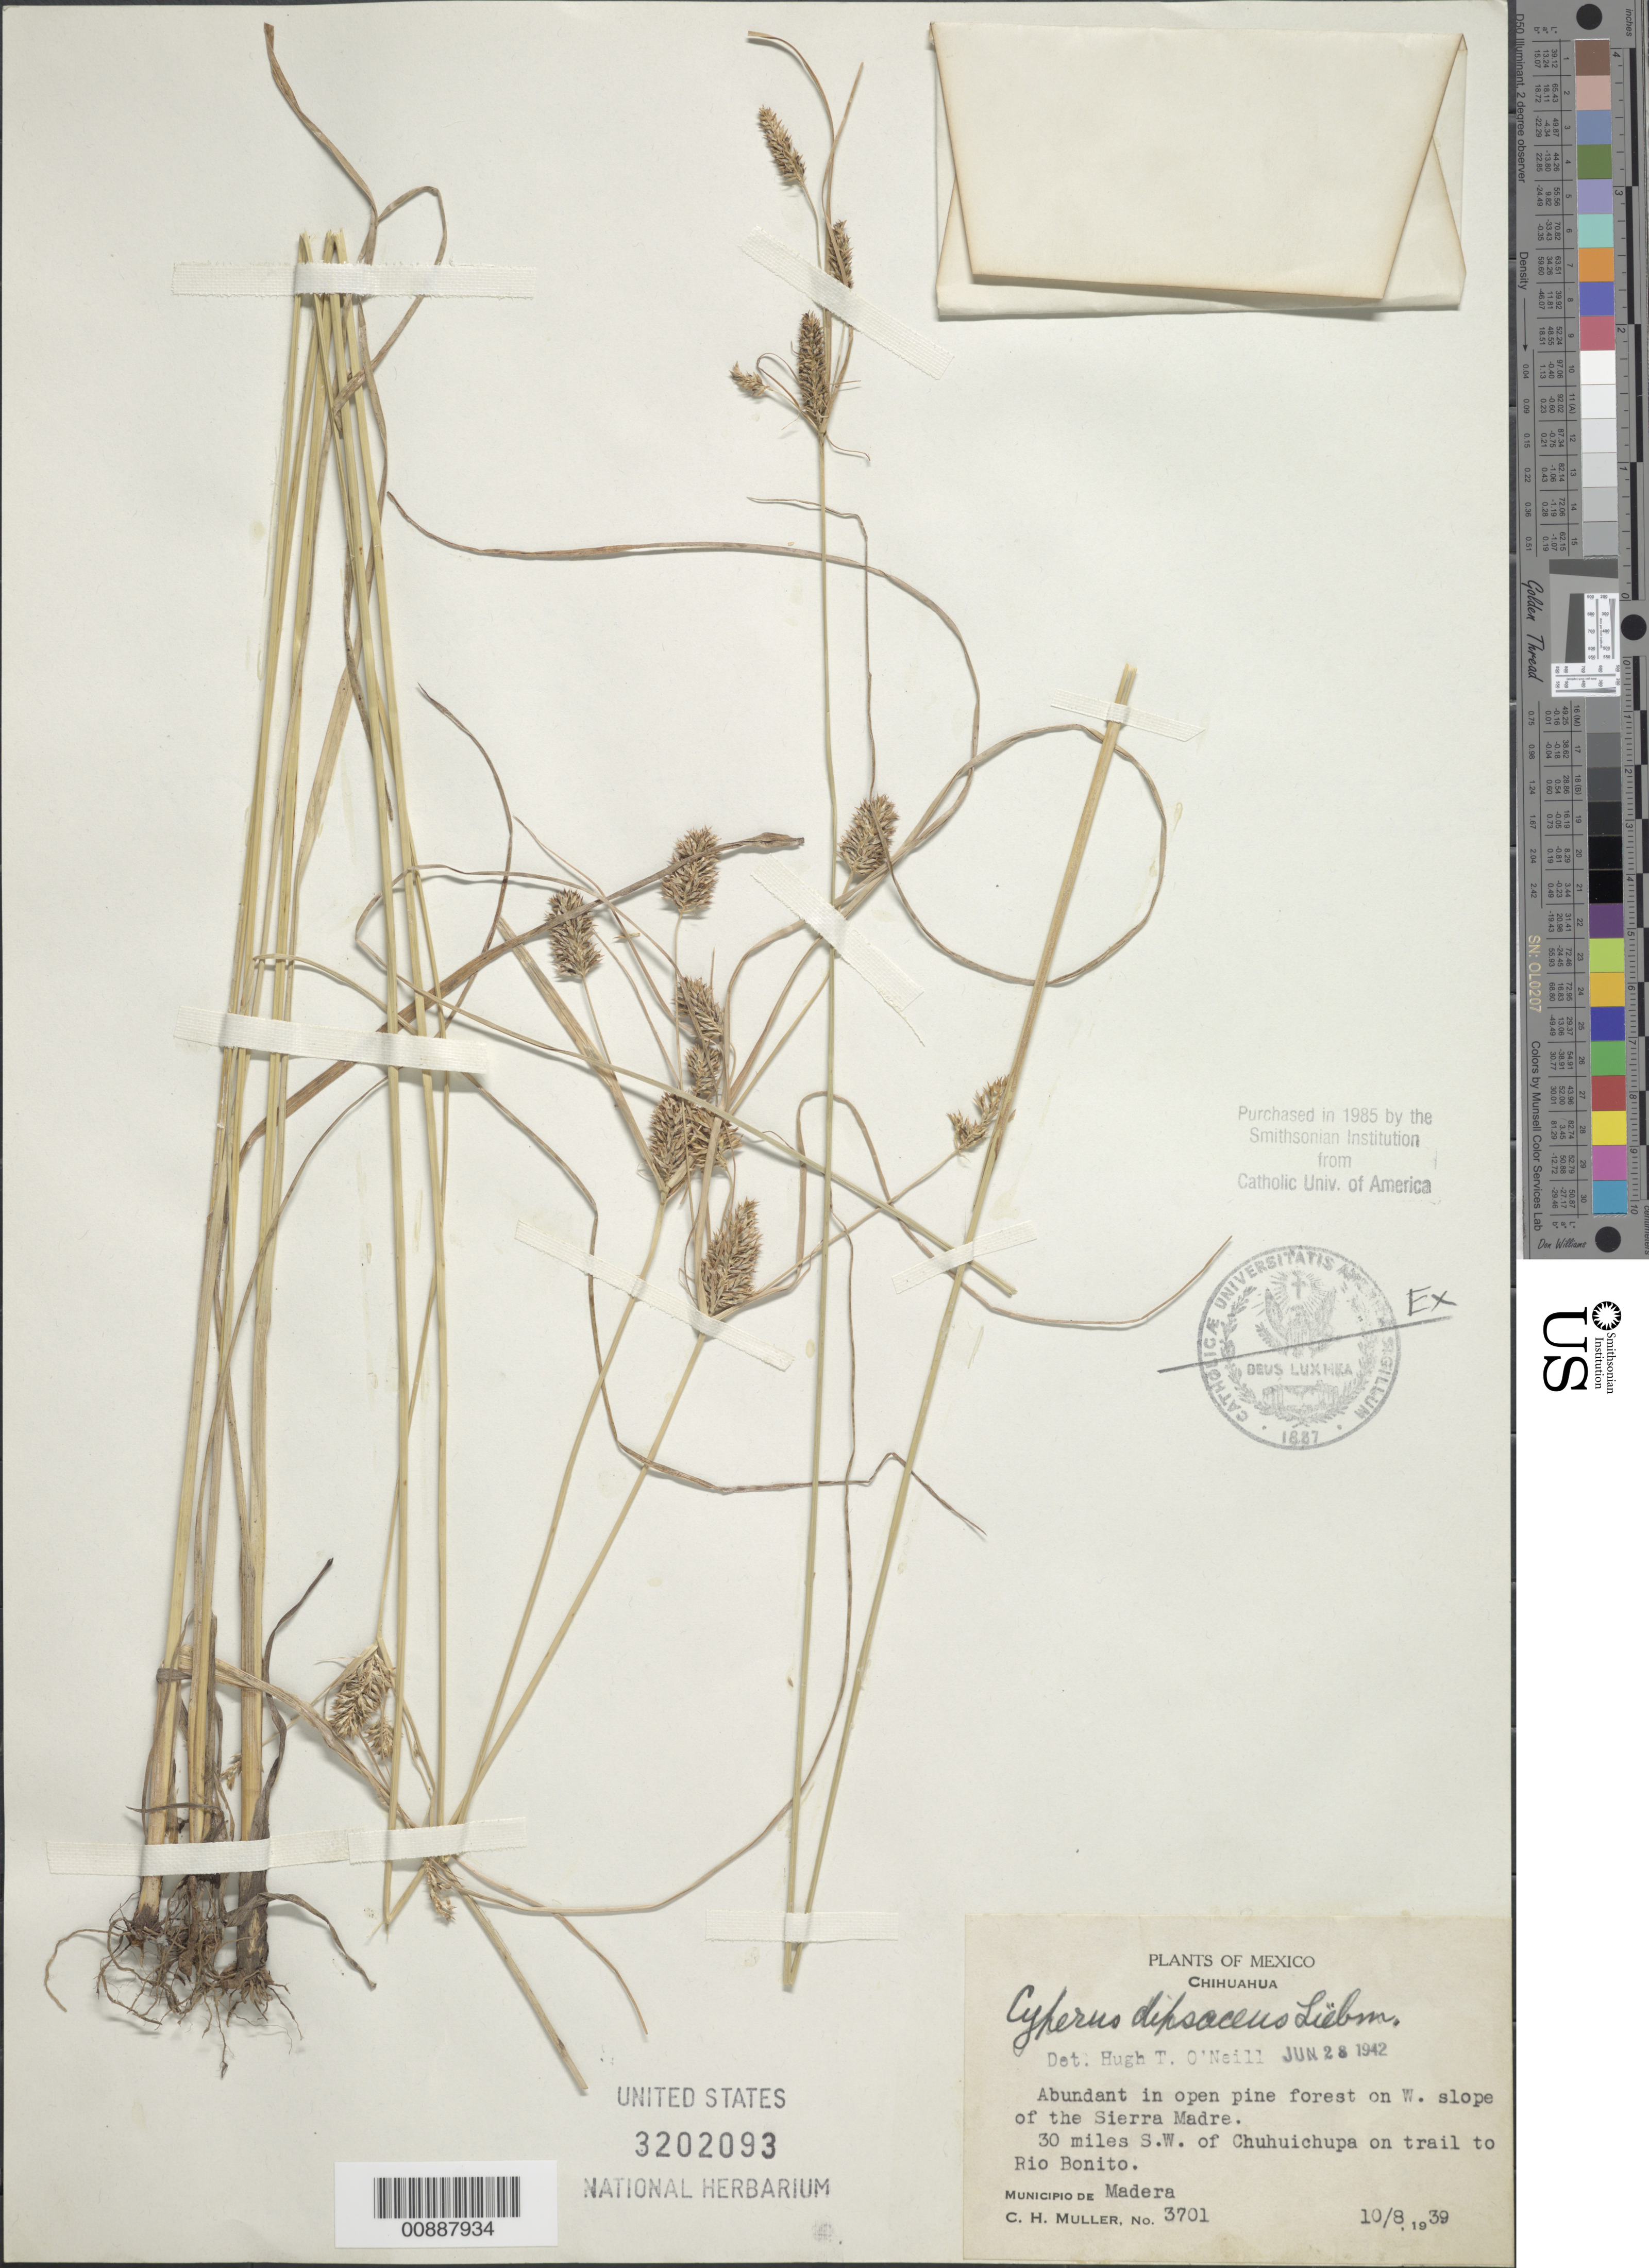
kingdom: Plantae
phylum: Tracheophyta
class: Liliopsida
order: Poales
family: Cyperaceae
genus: Cyperus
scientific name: Cyperus dipsaceus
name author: Liebm.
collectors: C. H. Muller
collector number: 3701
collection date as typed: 08 Oct 1939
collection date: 1939-10-08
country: Mexico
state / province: Chihuahua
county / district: Madera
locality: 30 miles SW of Chuhuichupa on trail to Río Bonito, Municipio de Madera, Chihuahua.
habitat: Abundant in open pine forest on W. slope of the Sierra Madre.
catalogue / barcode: US 3202093